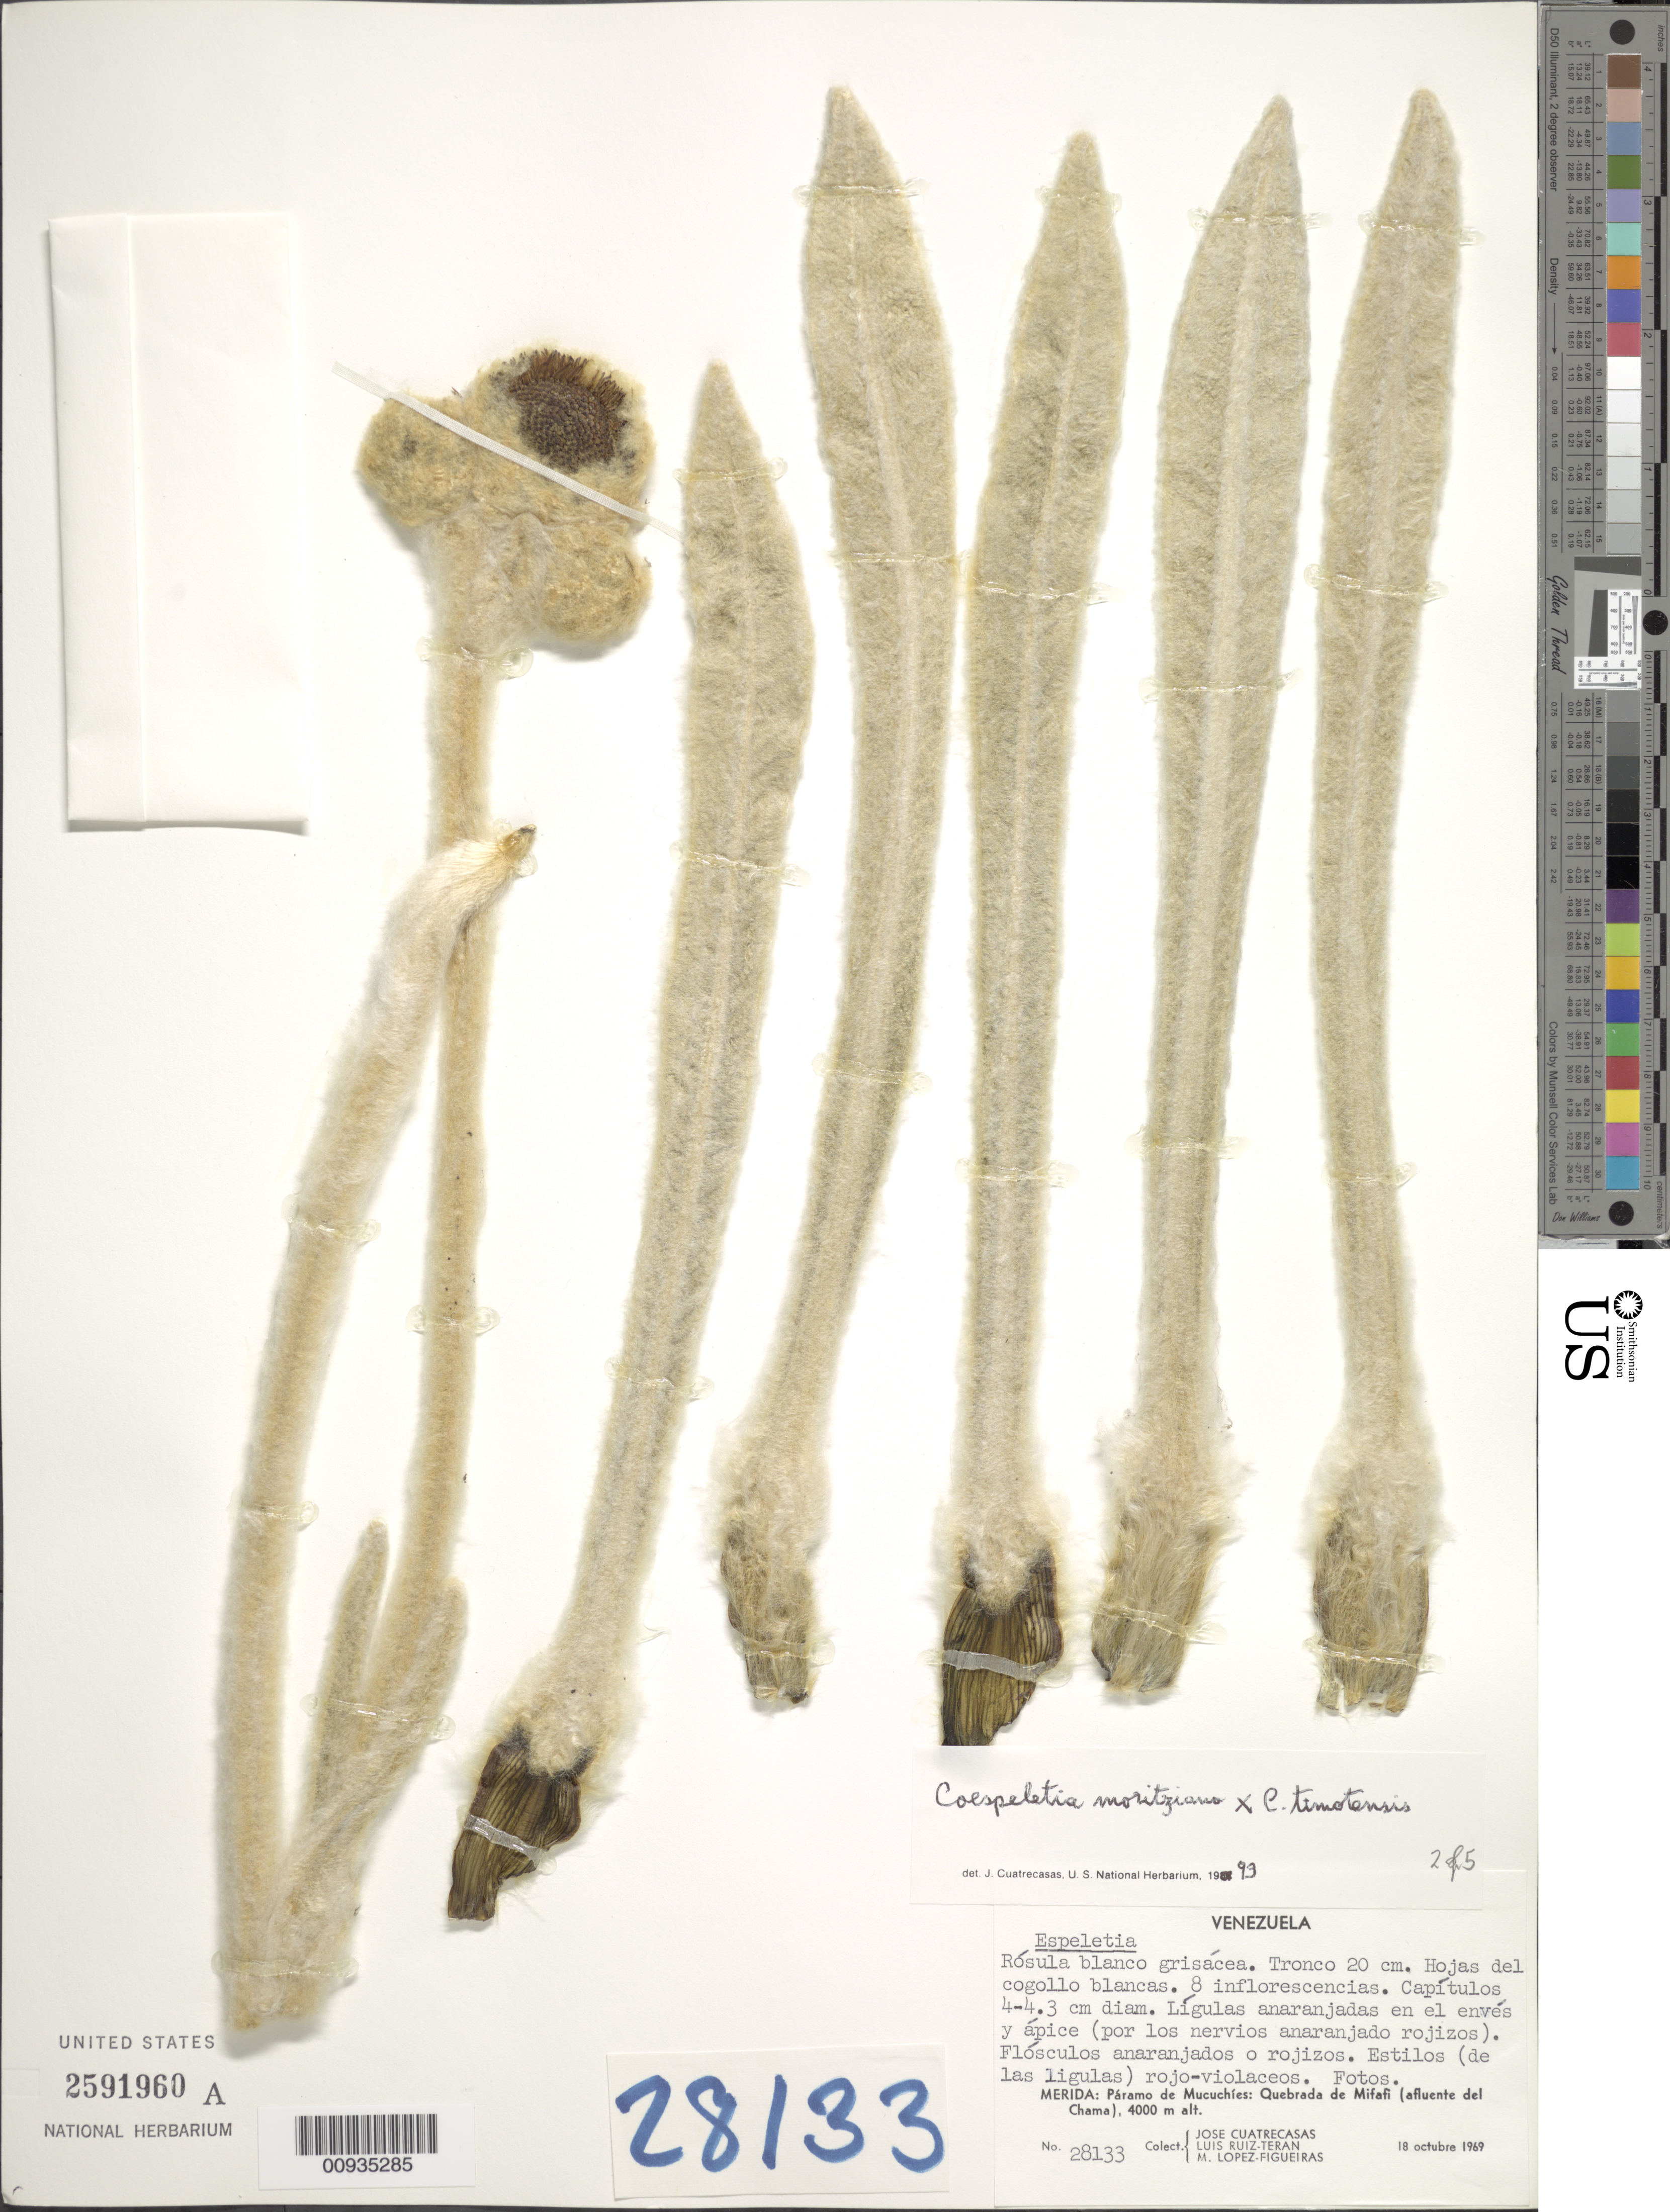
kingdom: Plantae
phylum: Tracheophyta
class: Magnoliopsida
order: Asterales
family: Asteraceae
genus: Coespeletia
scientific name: Coespeletia moritziana x C. timotensis (Cuatrec.) Cuatrec.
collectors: J. Cuatrecasas, L. E. Ruíz-Terán & M. López Figueiras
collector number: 28133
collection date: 1969-10-18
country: Venezuela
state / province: Mérida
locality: Paramo de Mucuchies,: Quebrada de Mifafi (afluente del Chama)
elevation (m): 4000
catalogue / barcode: US 2591960A